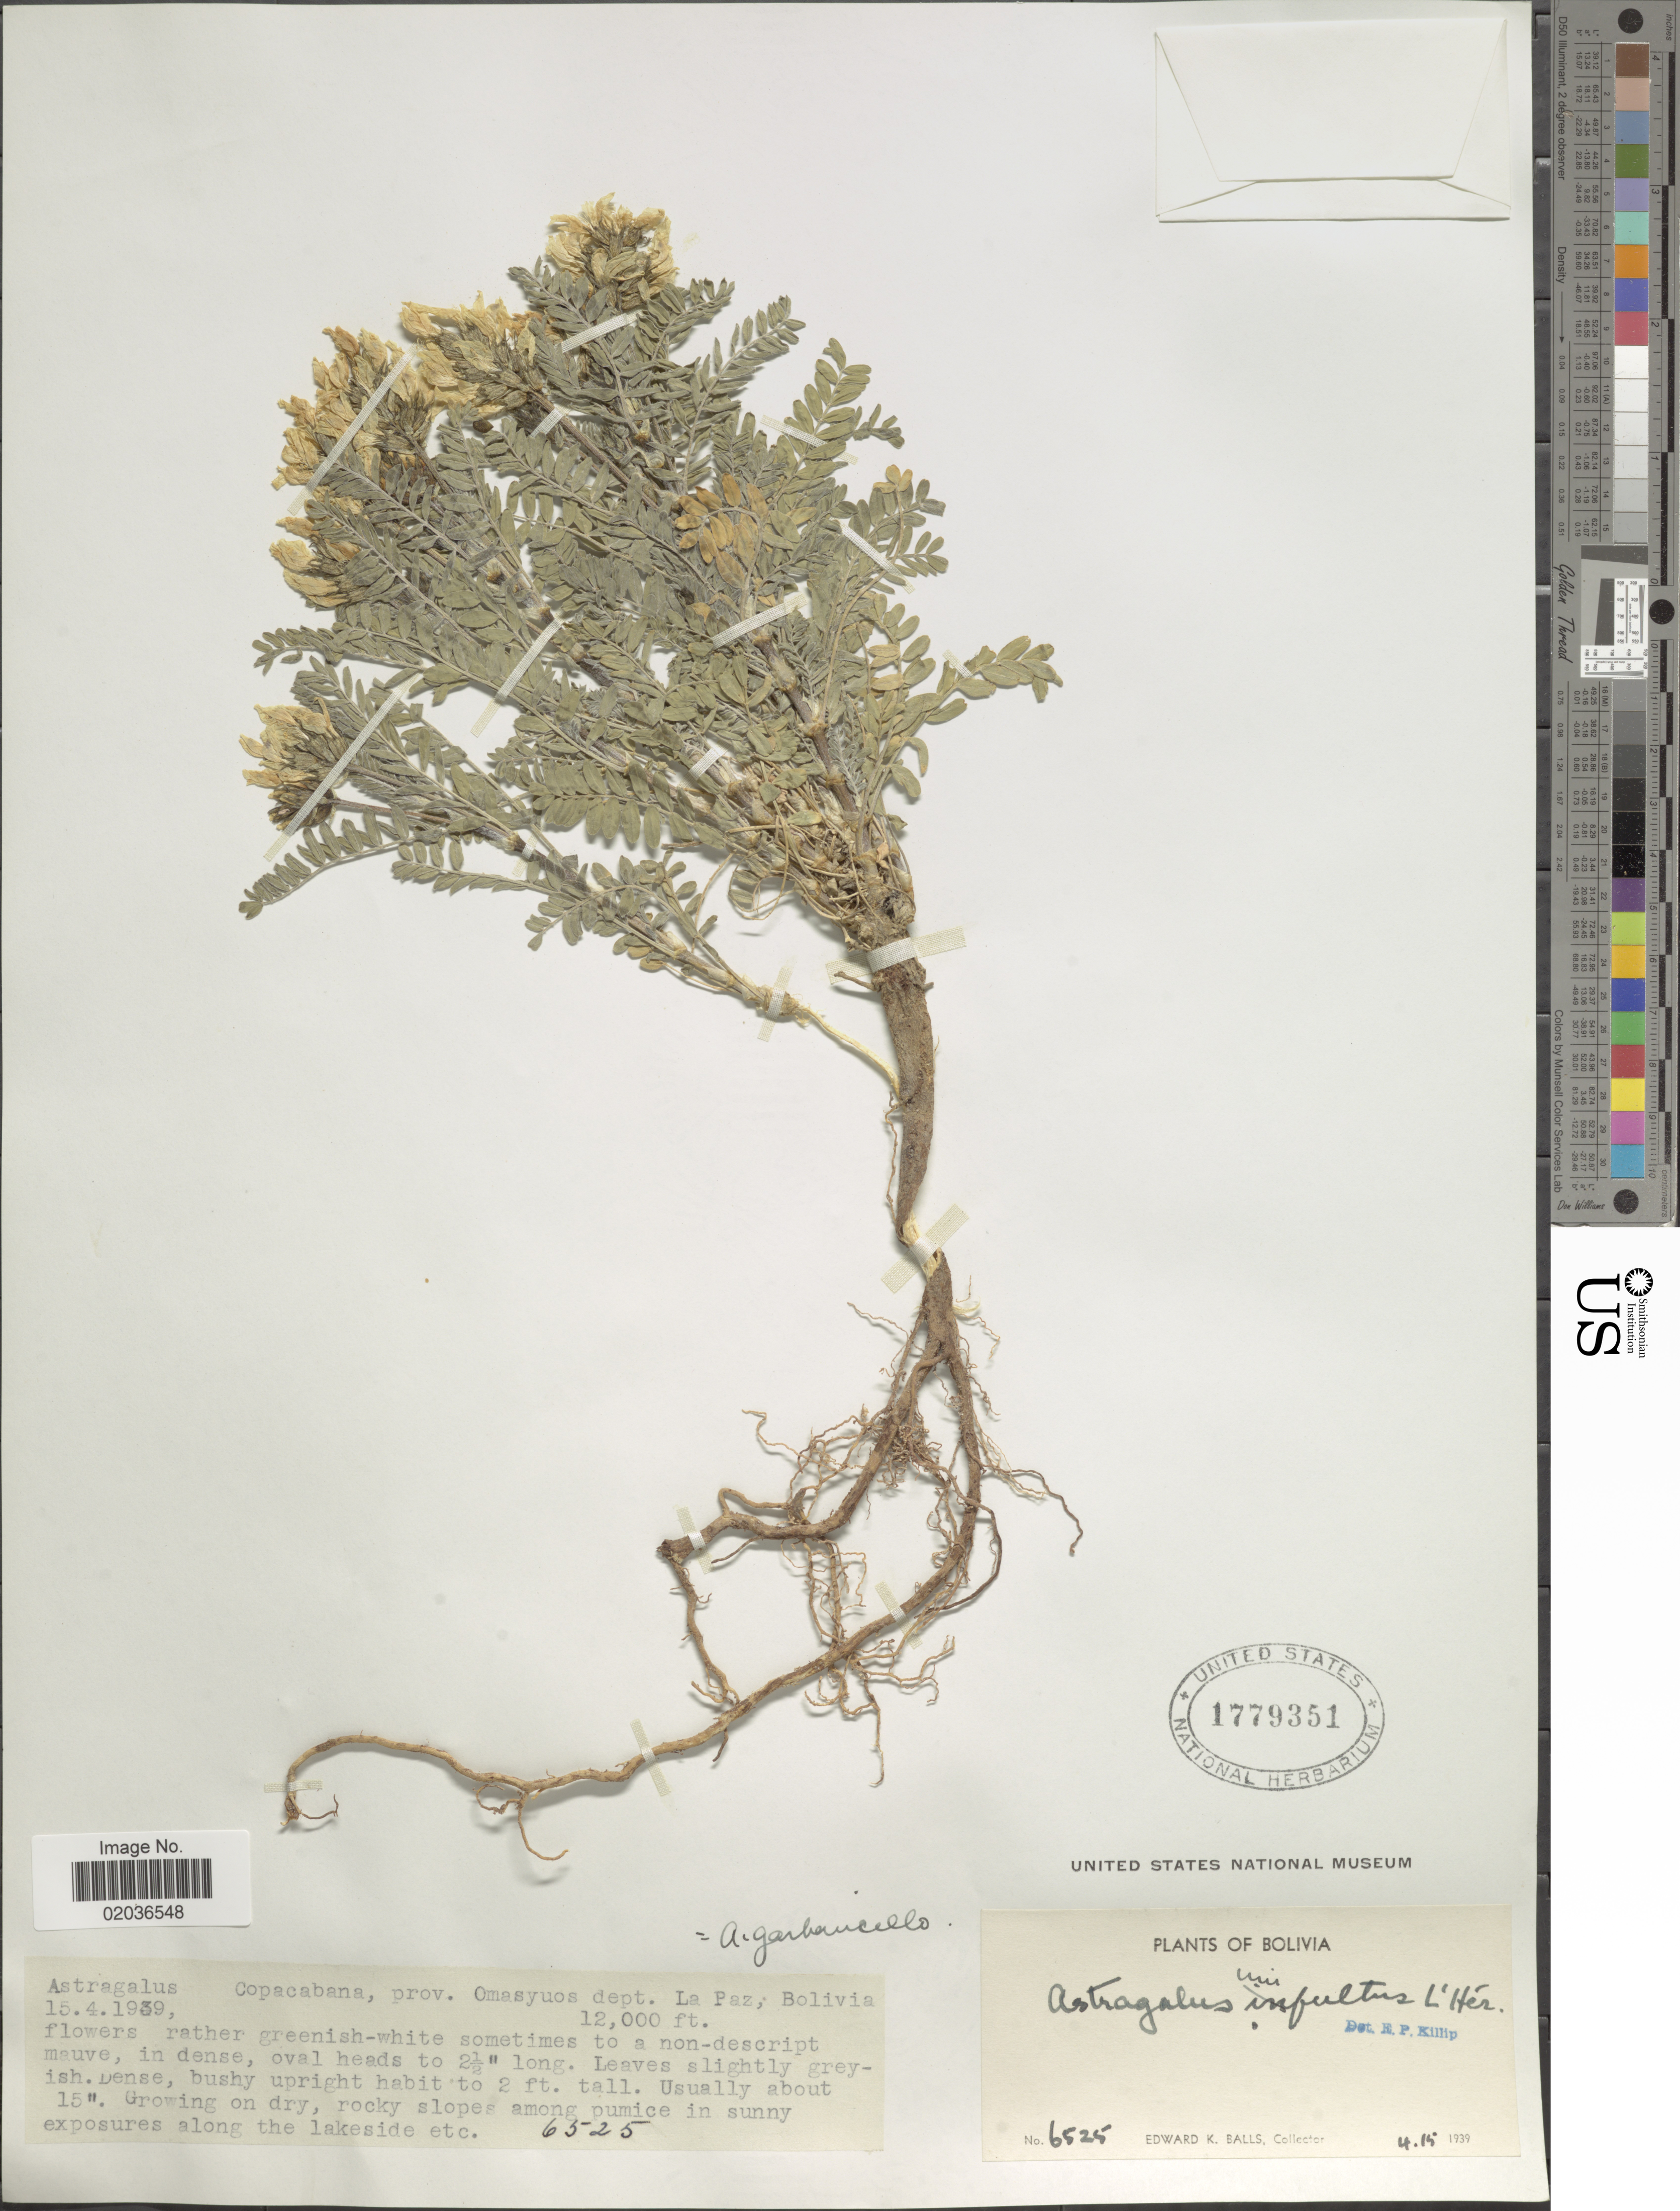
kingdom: Plantae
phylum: Tracheophyta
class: Magnoliopsida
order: Fabales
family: Fabaceae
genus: Astragalus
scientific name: Astragalus garbancillo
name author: Cav.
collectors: E. K. Balls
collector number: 6525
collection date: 1939-04-15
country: Bolivia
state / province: La Paz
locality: Copacabana, prov. Omasyuos dept. La Paz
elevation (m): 3658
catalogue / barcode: US 1779351